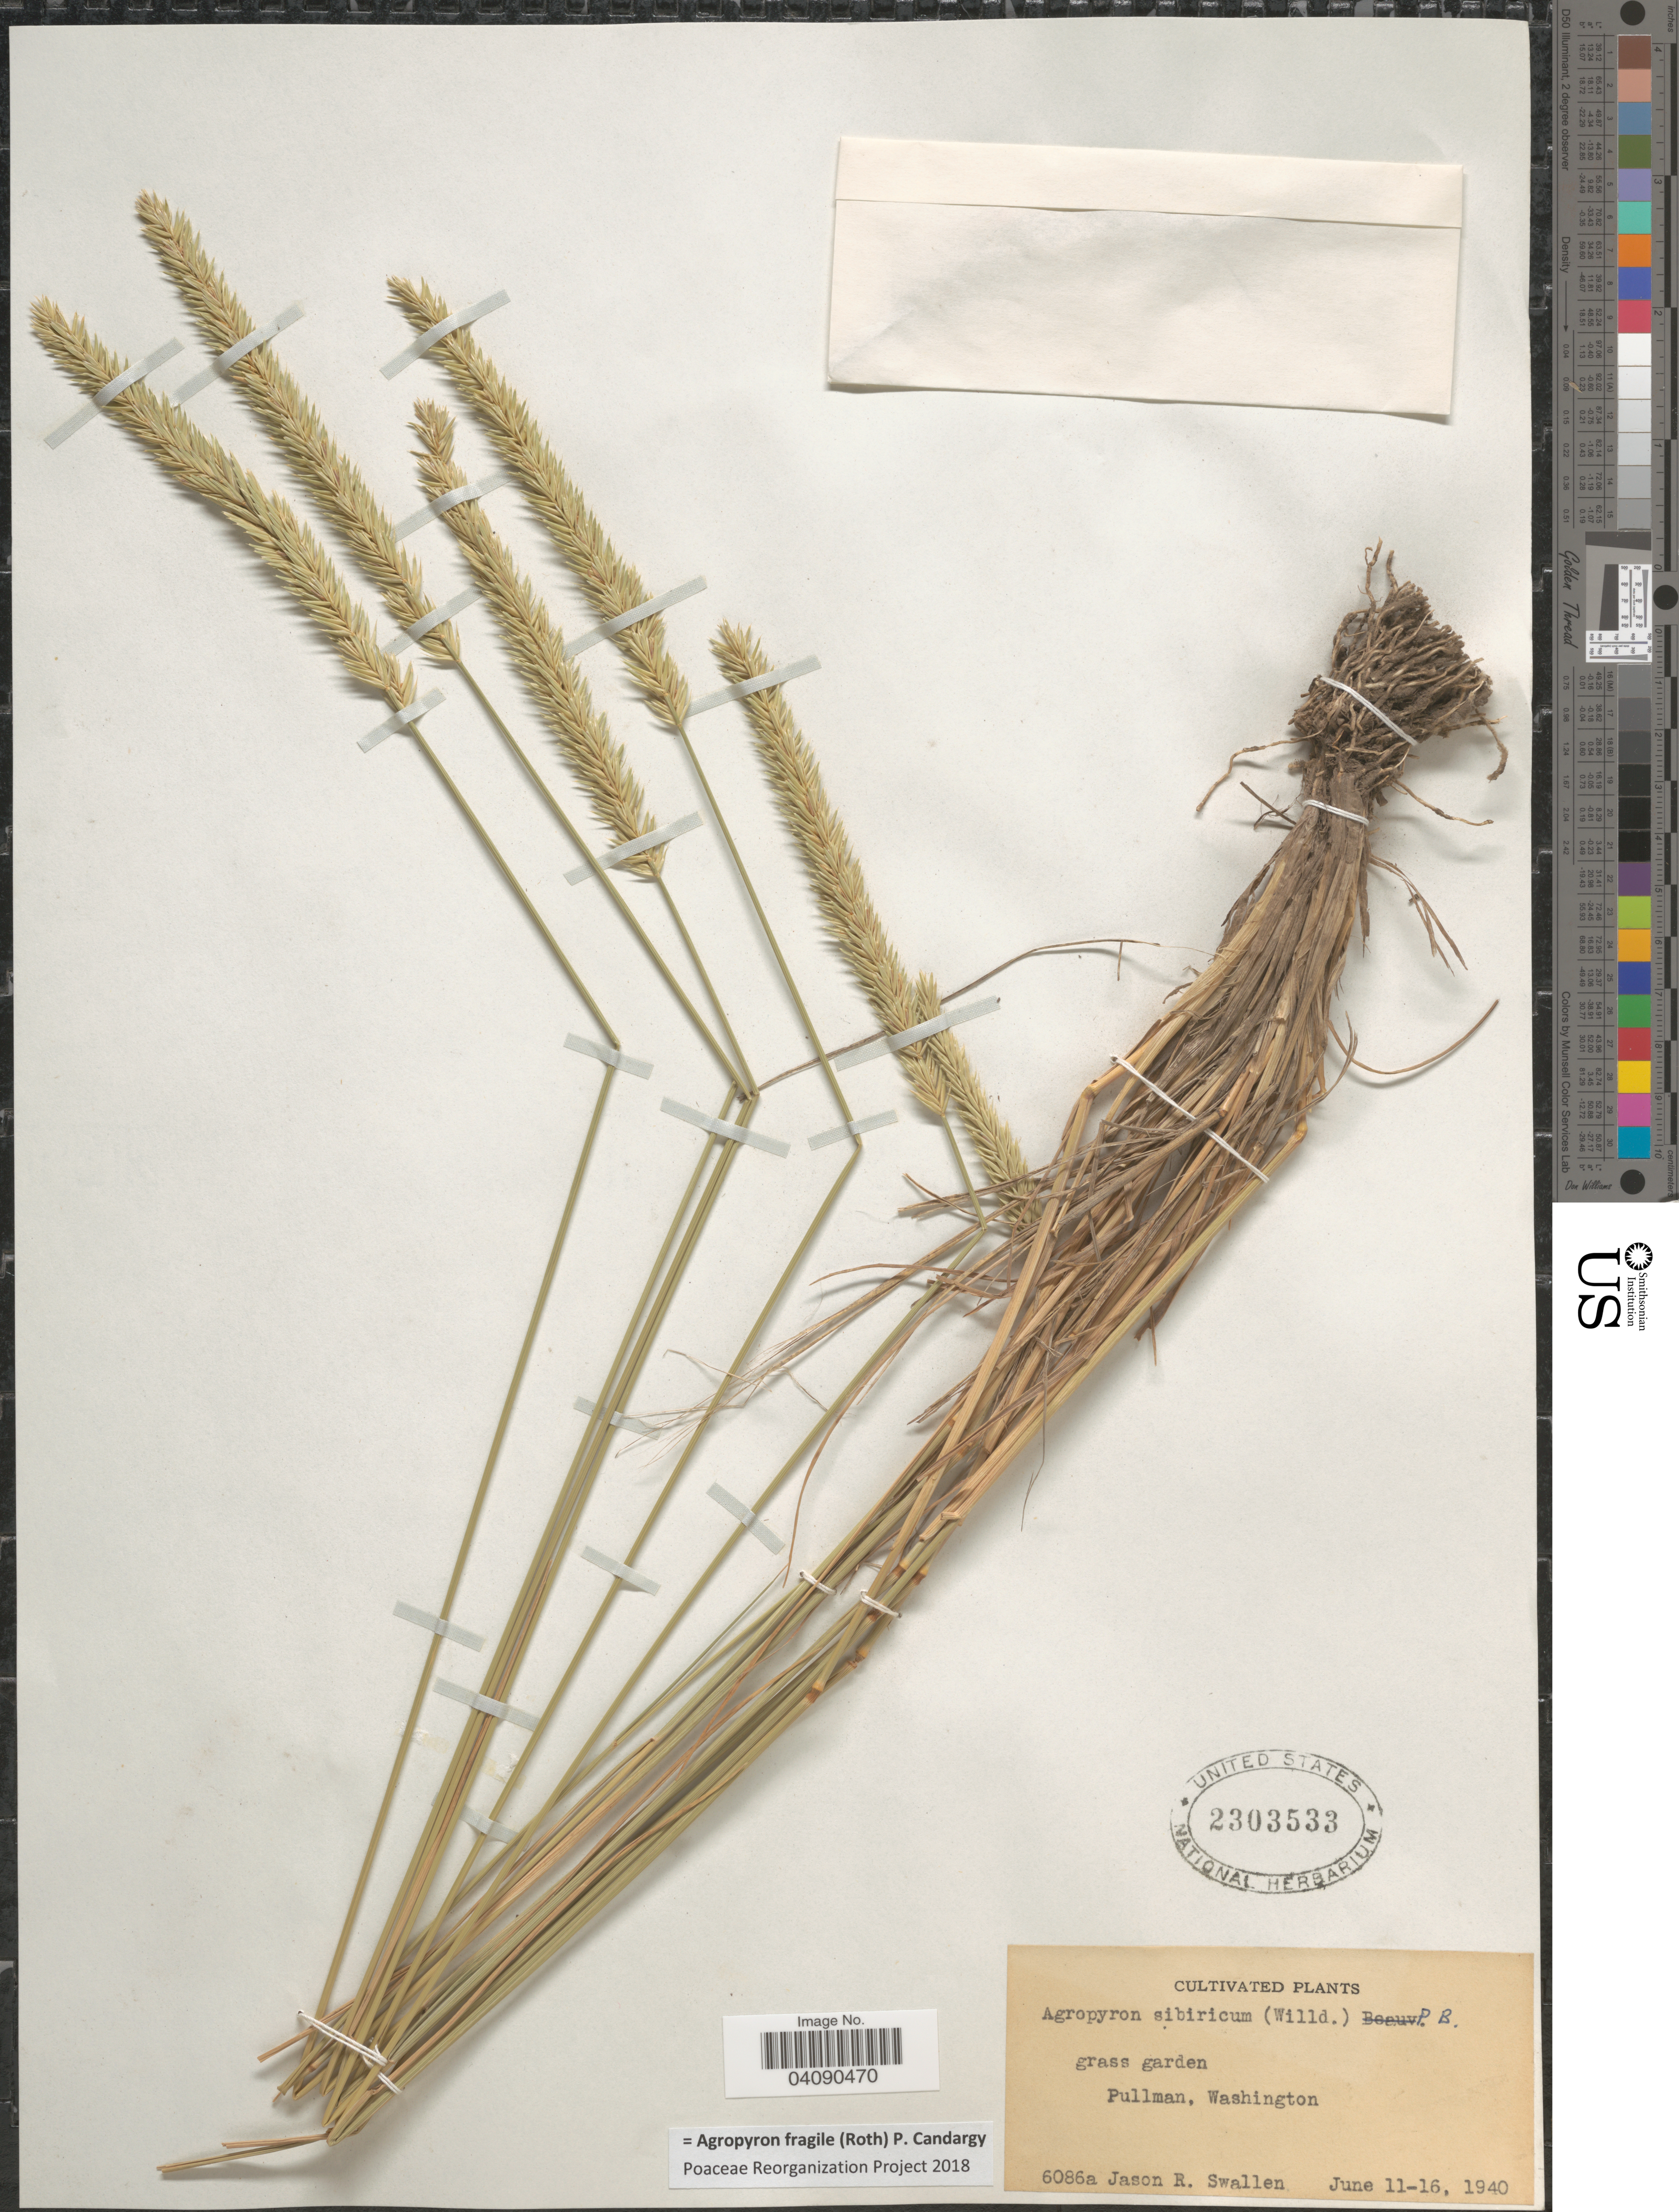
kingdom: Plantae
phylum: Tracheophyta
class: Liliopsida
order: Poales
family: Poaceae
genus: Agropyron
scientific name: Agropyron fragile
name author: (Roth) Candargy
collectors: J. R. Swallen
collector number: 6086a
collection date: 1940-06-11/1940-06-16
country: United States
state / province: Washington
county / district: Whitman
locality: Grass garden. Pullman.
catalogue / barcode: US 2303533